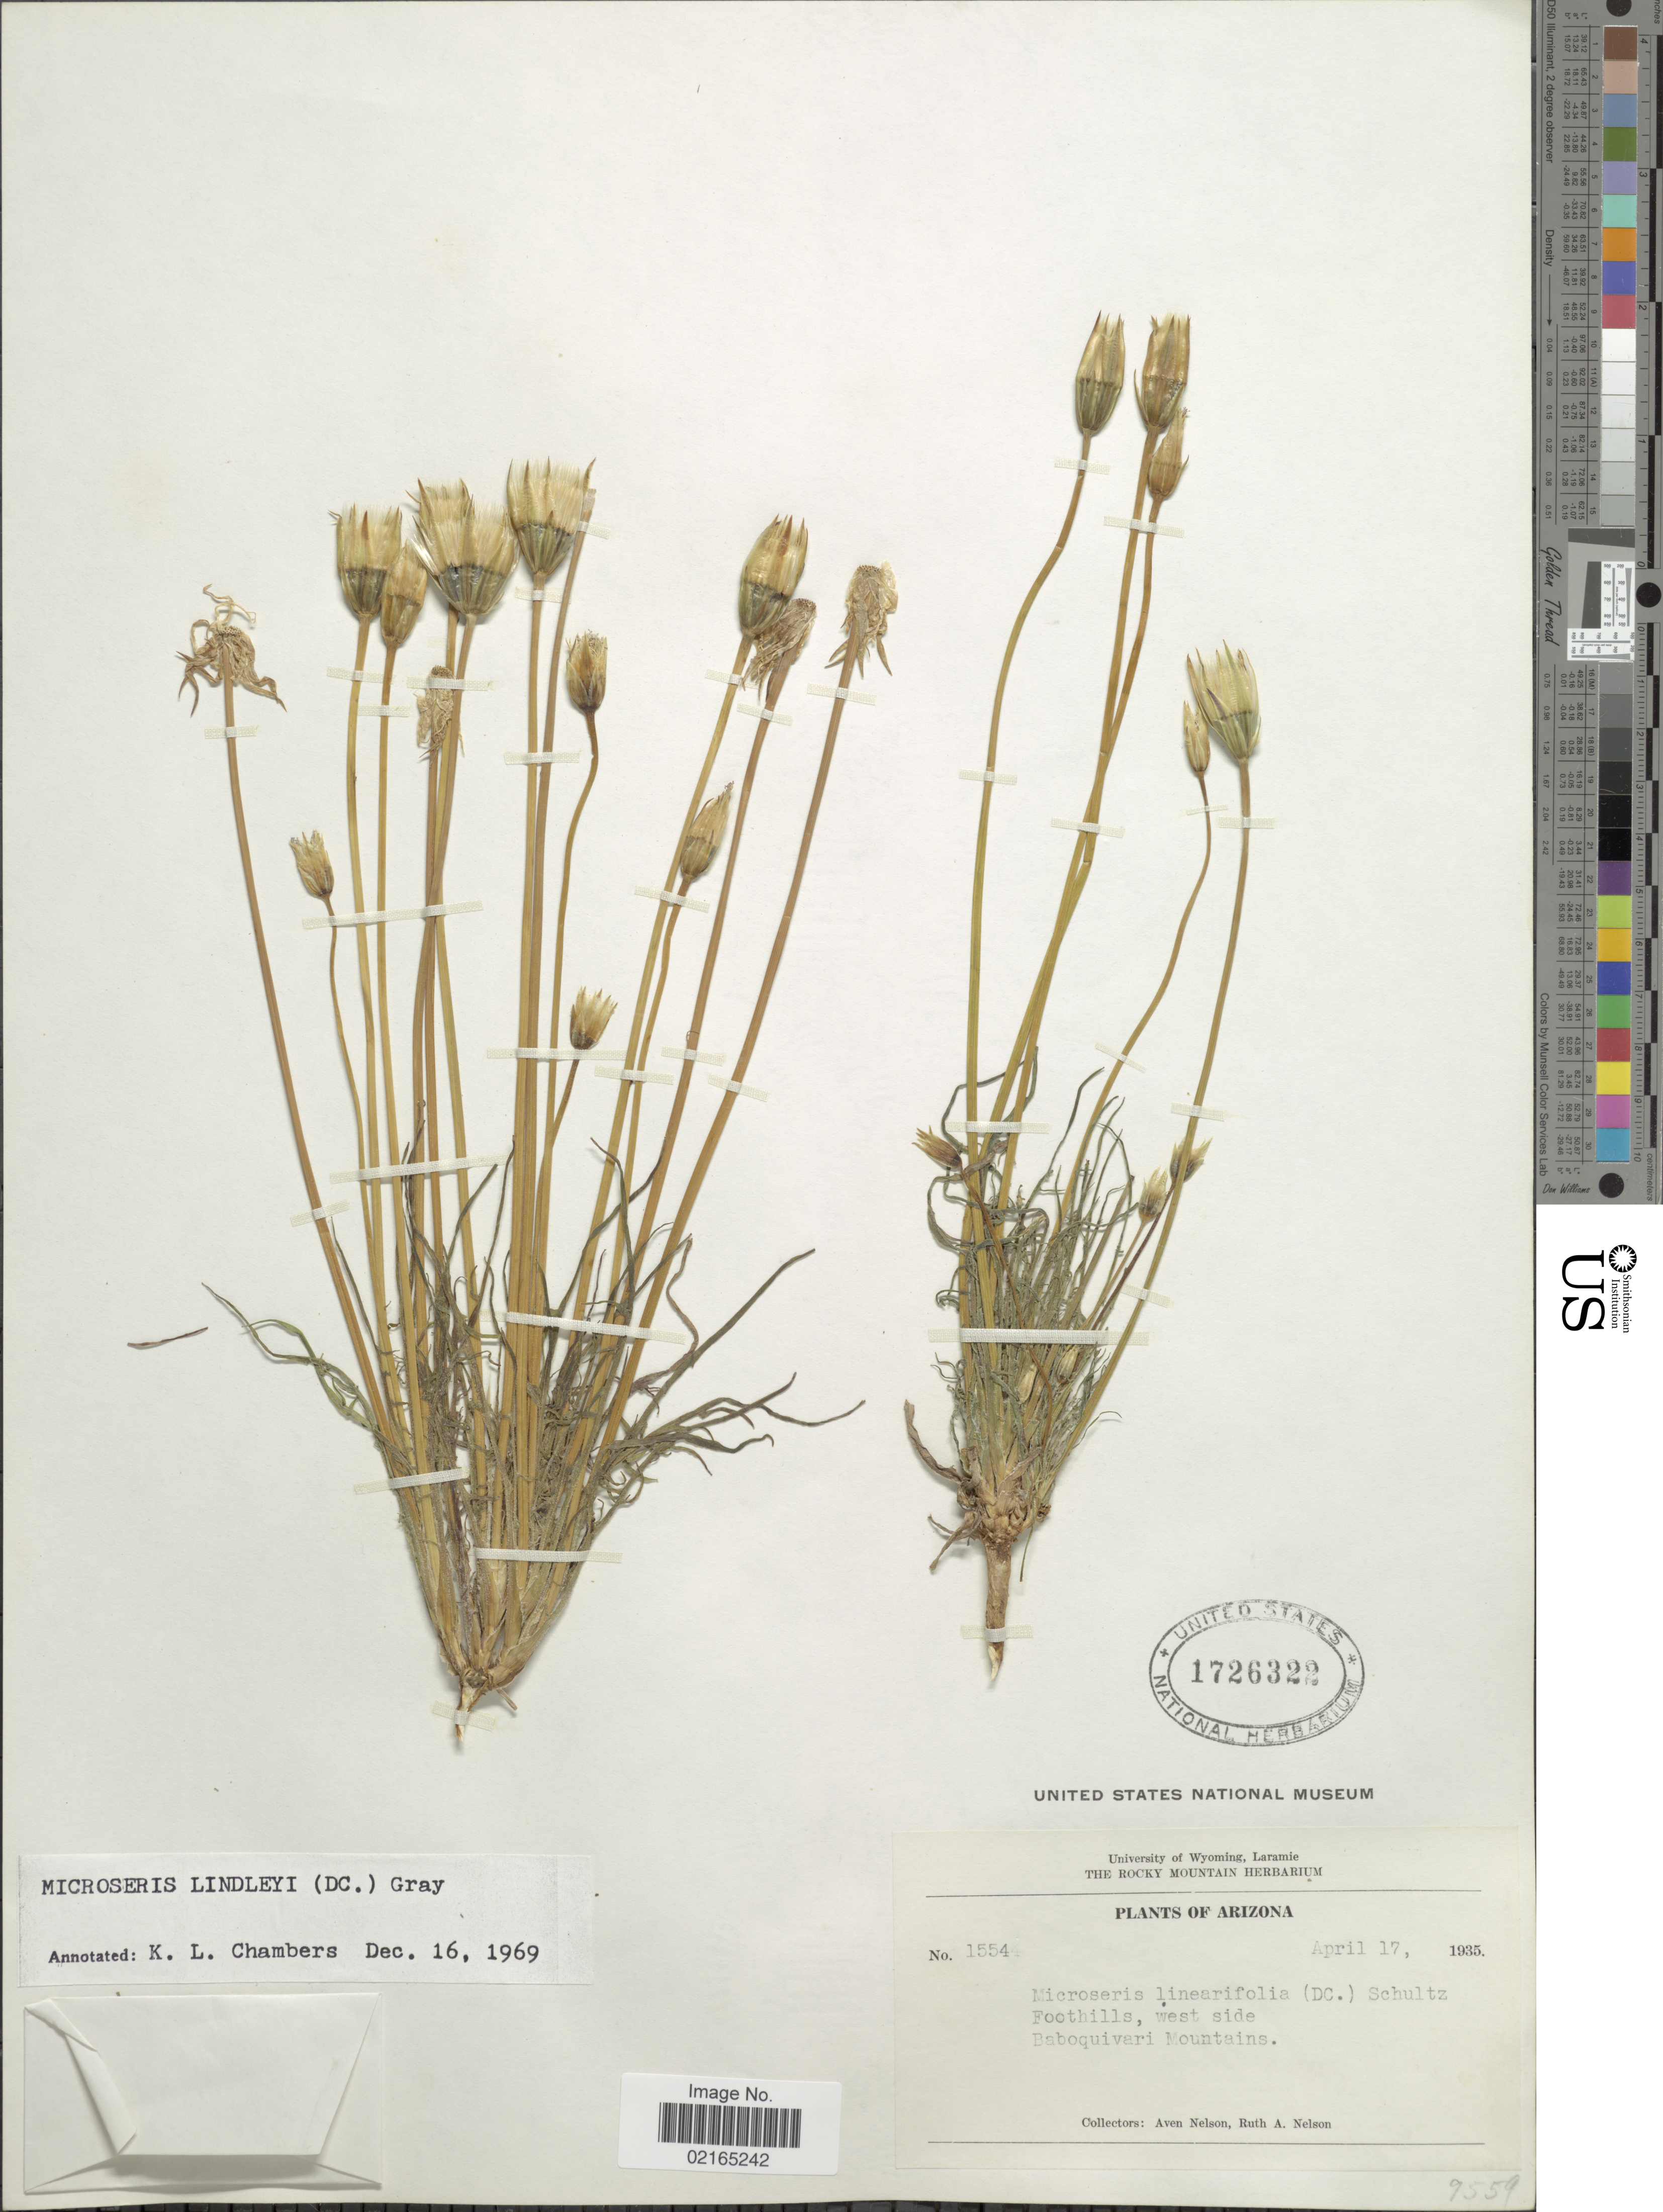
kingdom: Plantae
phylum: Tracheophyta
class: Magnoliopsida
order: Asterales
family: Asteraceae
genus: Uropappus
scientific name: Uropappus lindleyi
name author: (DC.) Nutt.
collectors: A. Nelson & R. A. Nelson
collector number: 15544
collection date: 1935-04-17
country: United States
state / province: Arizona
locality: Foothills, west side Baboquivari Mountains.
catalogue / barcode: US 1726322